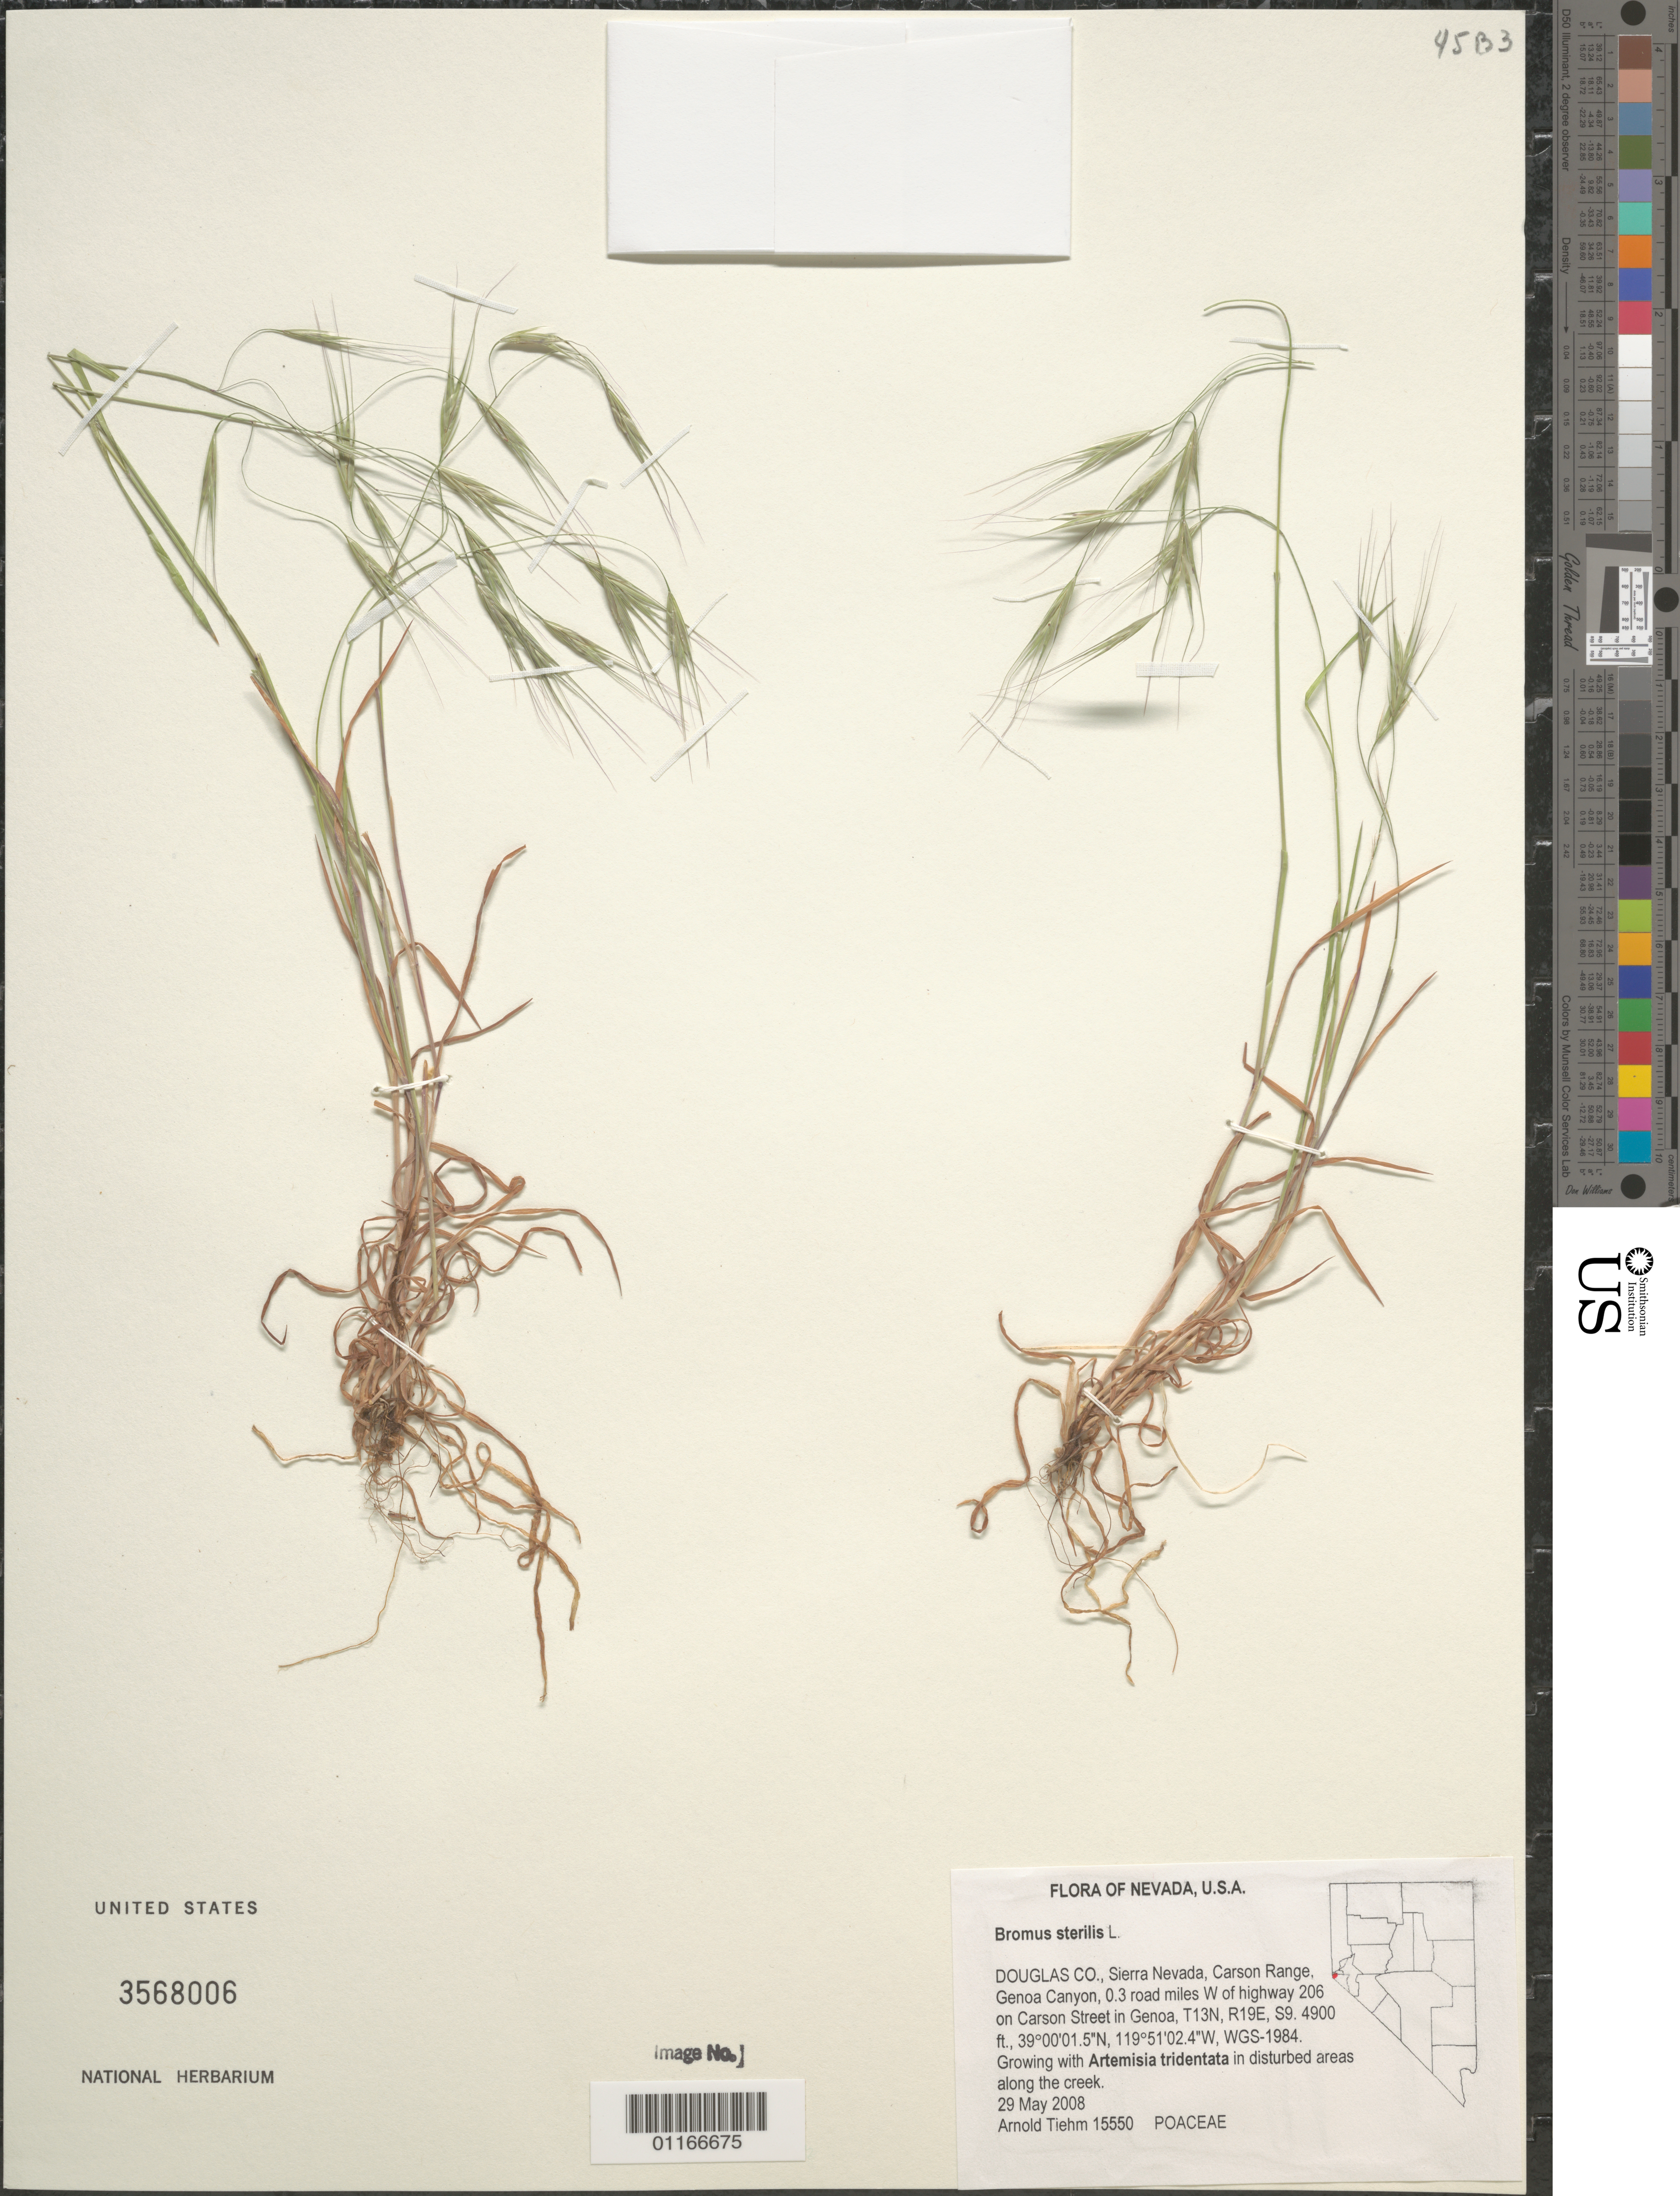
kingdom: Plantae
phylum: Tracheophyta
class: Liliopsida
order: Poales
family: Poaceae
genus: Bromus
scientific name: Bromus sterilis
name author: L.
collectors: A. Tiehm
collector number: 15550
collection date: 2008-05-29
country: United States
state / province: Nevada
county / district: Douglas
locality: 0.3 road miles W of Highway 206 on Carson Street in Genoa, T 13 N, R 19 E, S9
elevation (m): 1494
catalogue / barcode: US 3568006